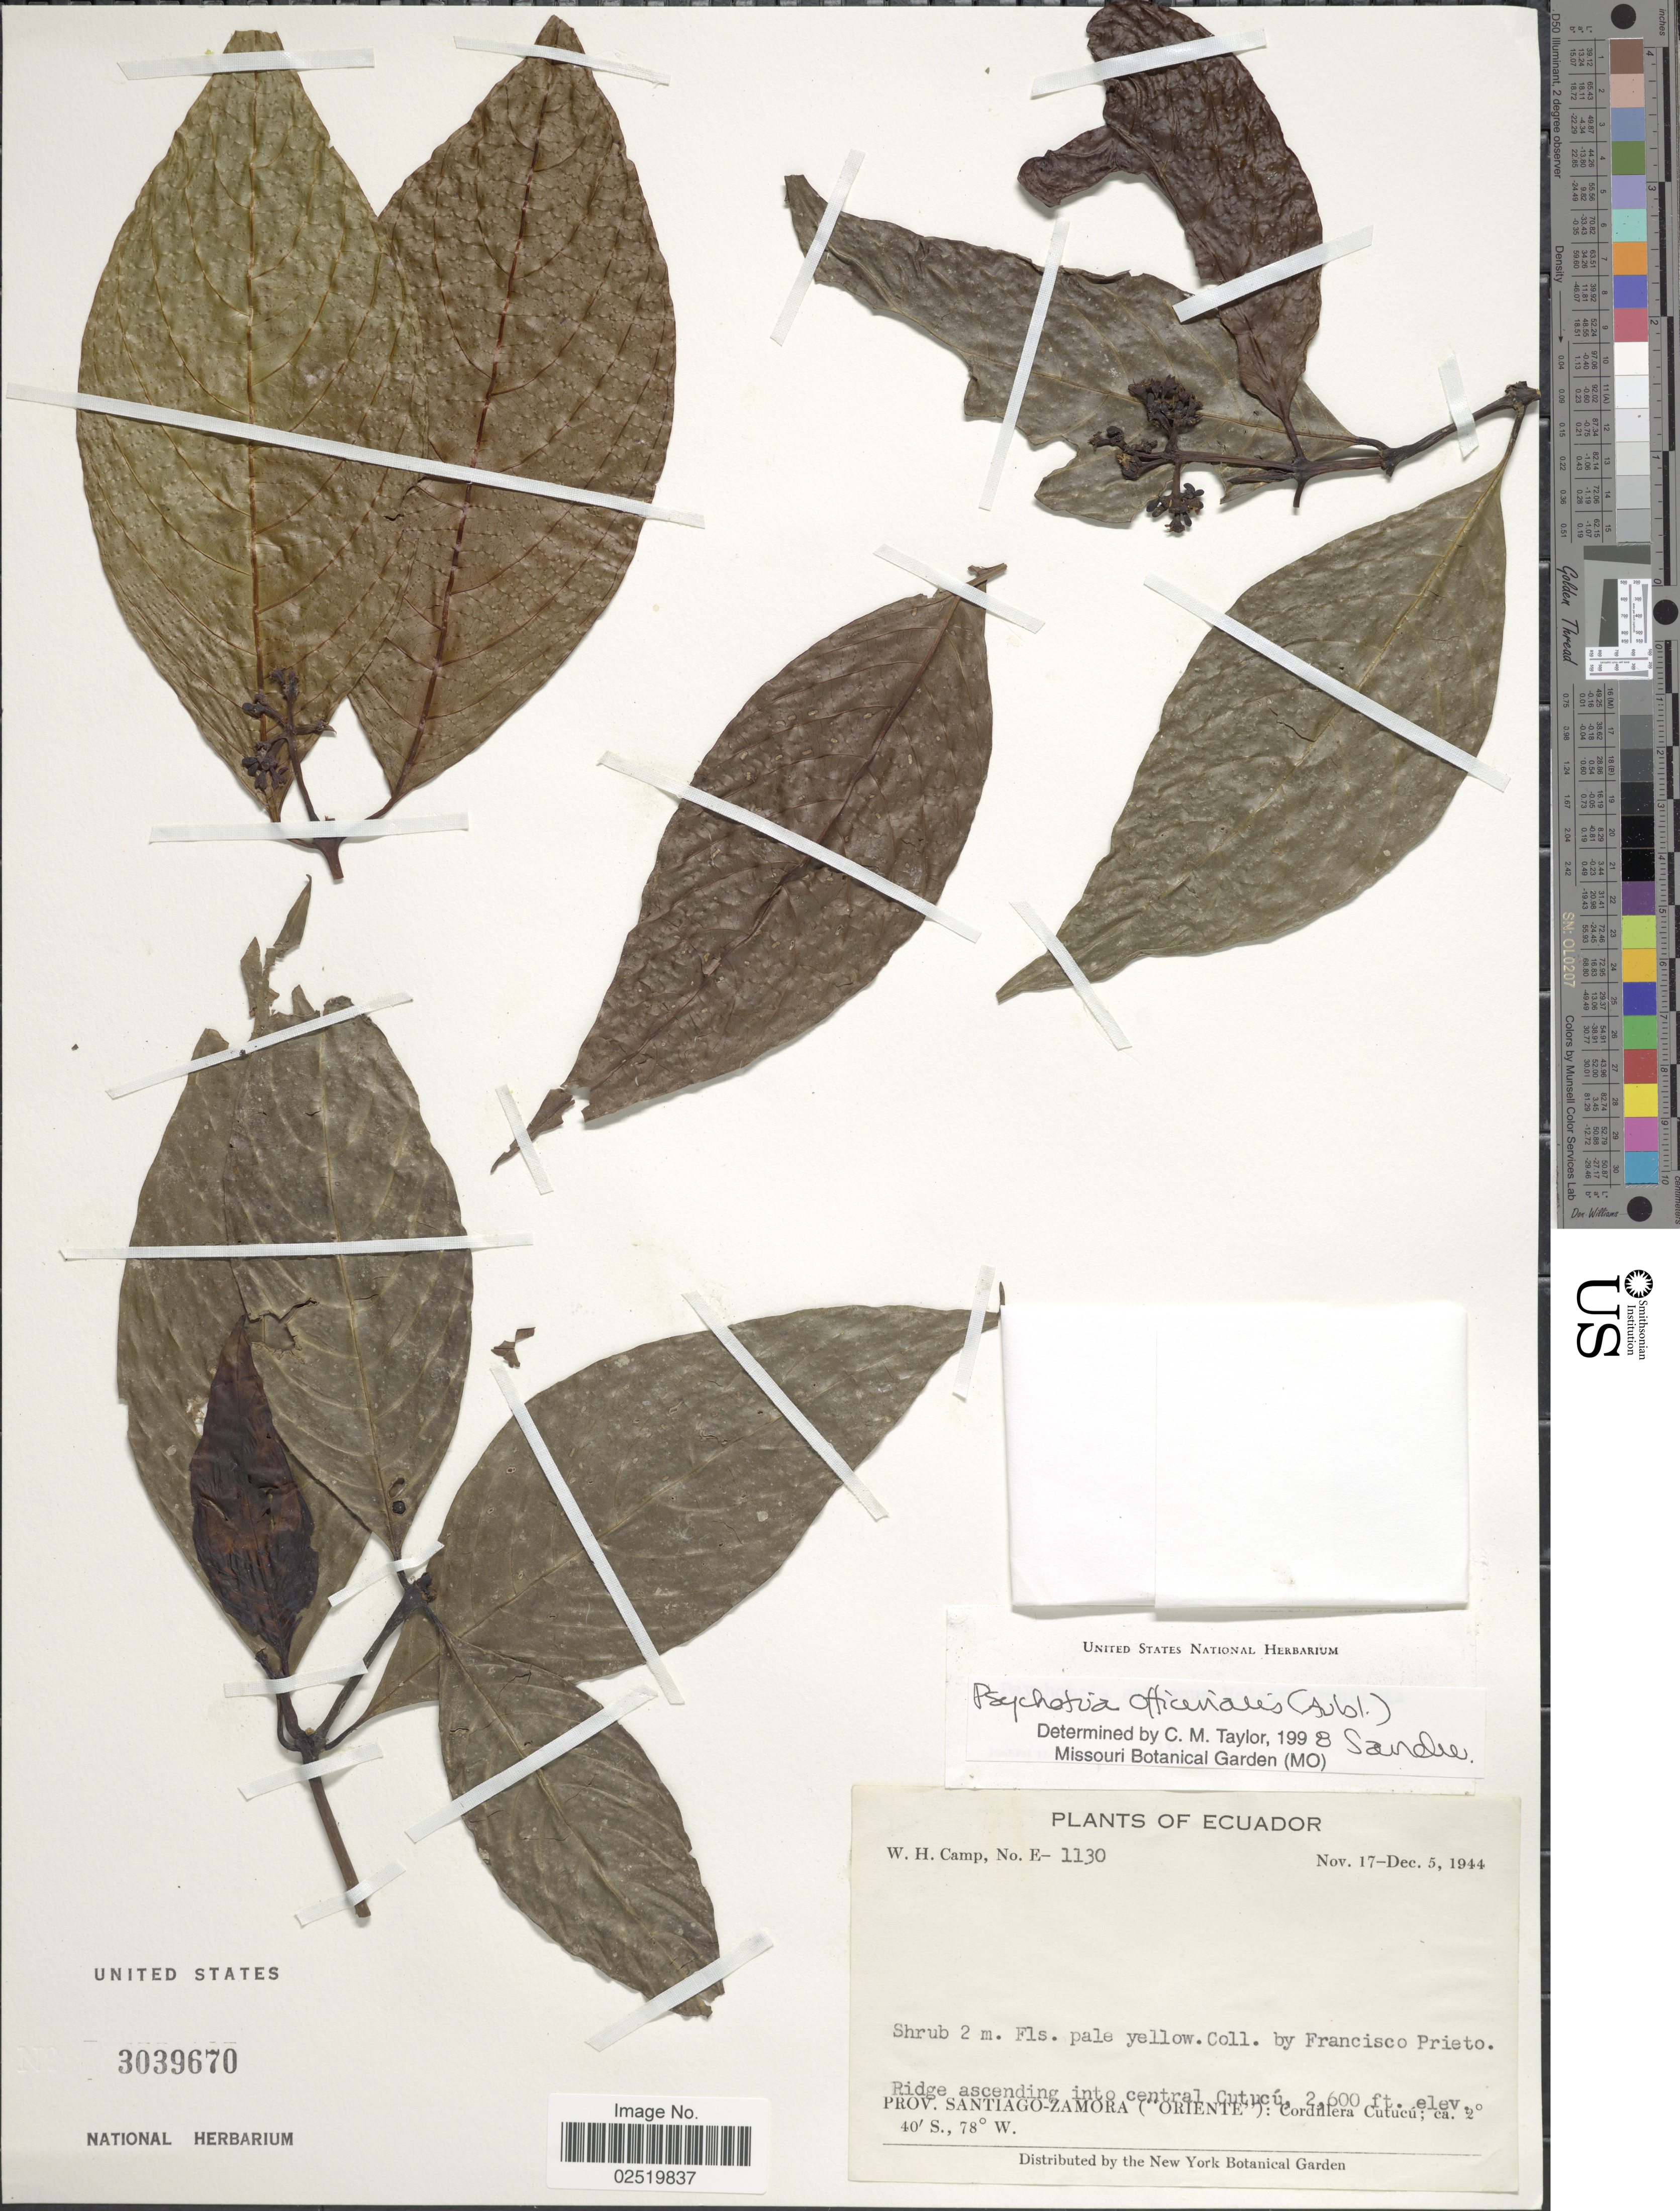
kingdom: Plantae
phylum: Tracheophyta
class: Magnoliopsida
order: Gentianales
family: Rubiaceae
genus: Psychotria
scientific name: Psychotria officinalis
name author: (Aubl.) Raeusch.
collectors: F. Prieto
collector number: E-1130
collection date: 1944-11-17/1944-12-05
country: Ecuador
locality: Central Cutucu. Prov. Santiago-Zamora ("Oriente") : Cordillera Cutucu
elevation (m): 792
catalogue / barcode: US 3039670